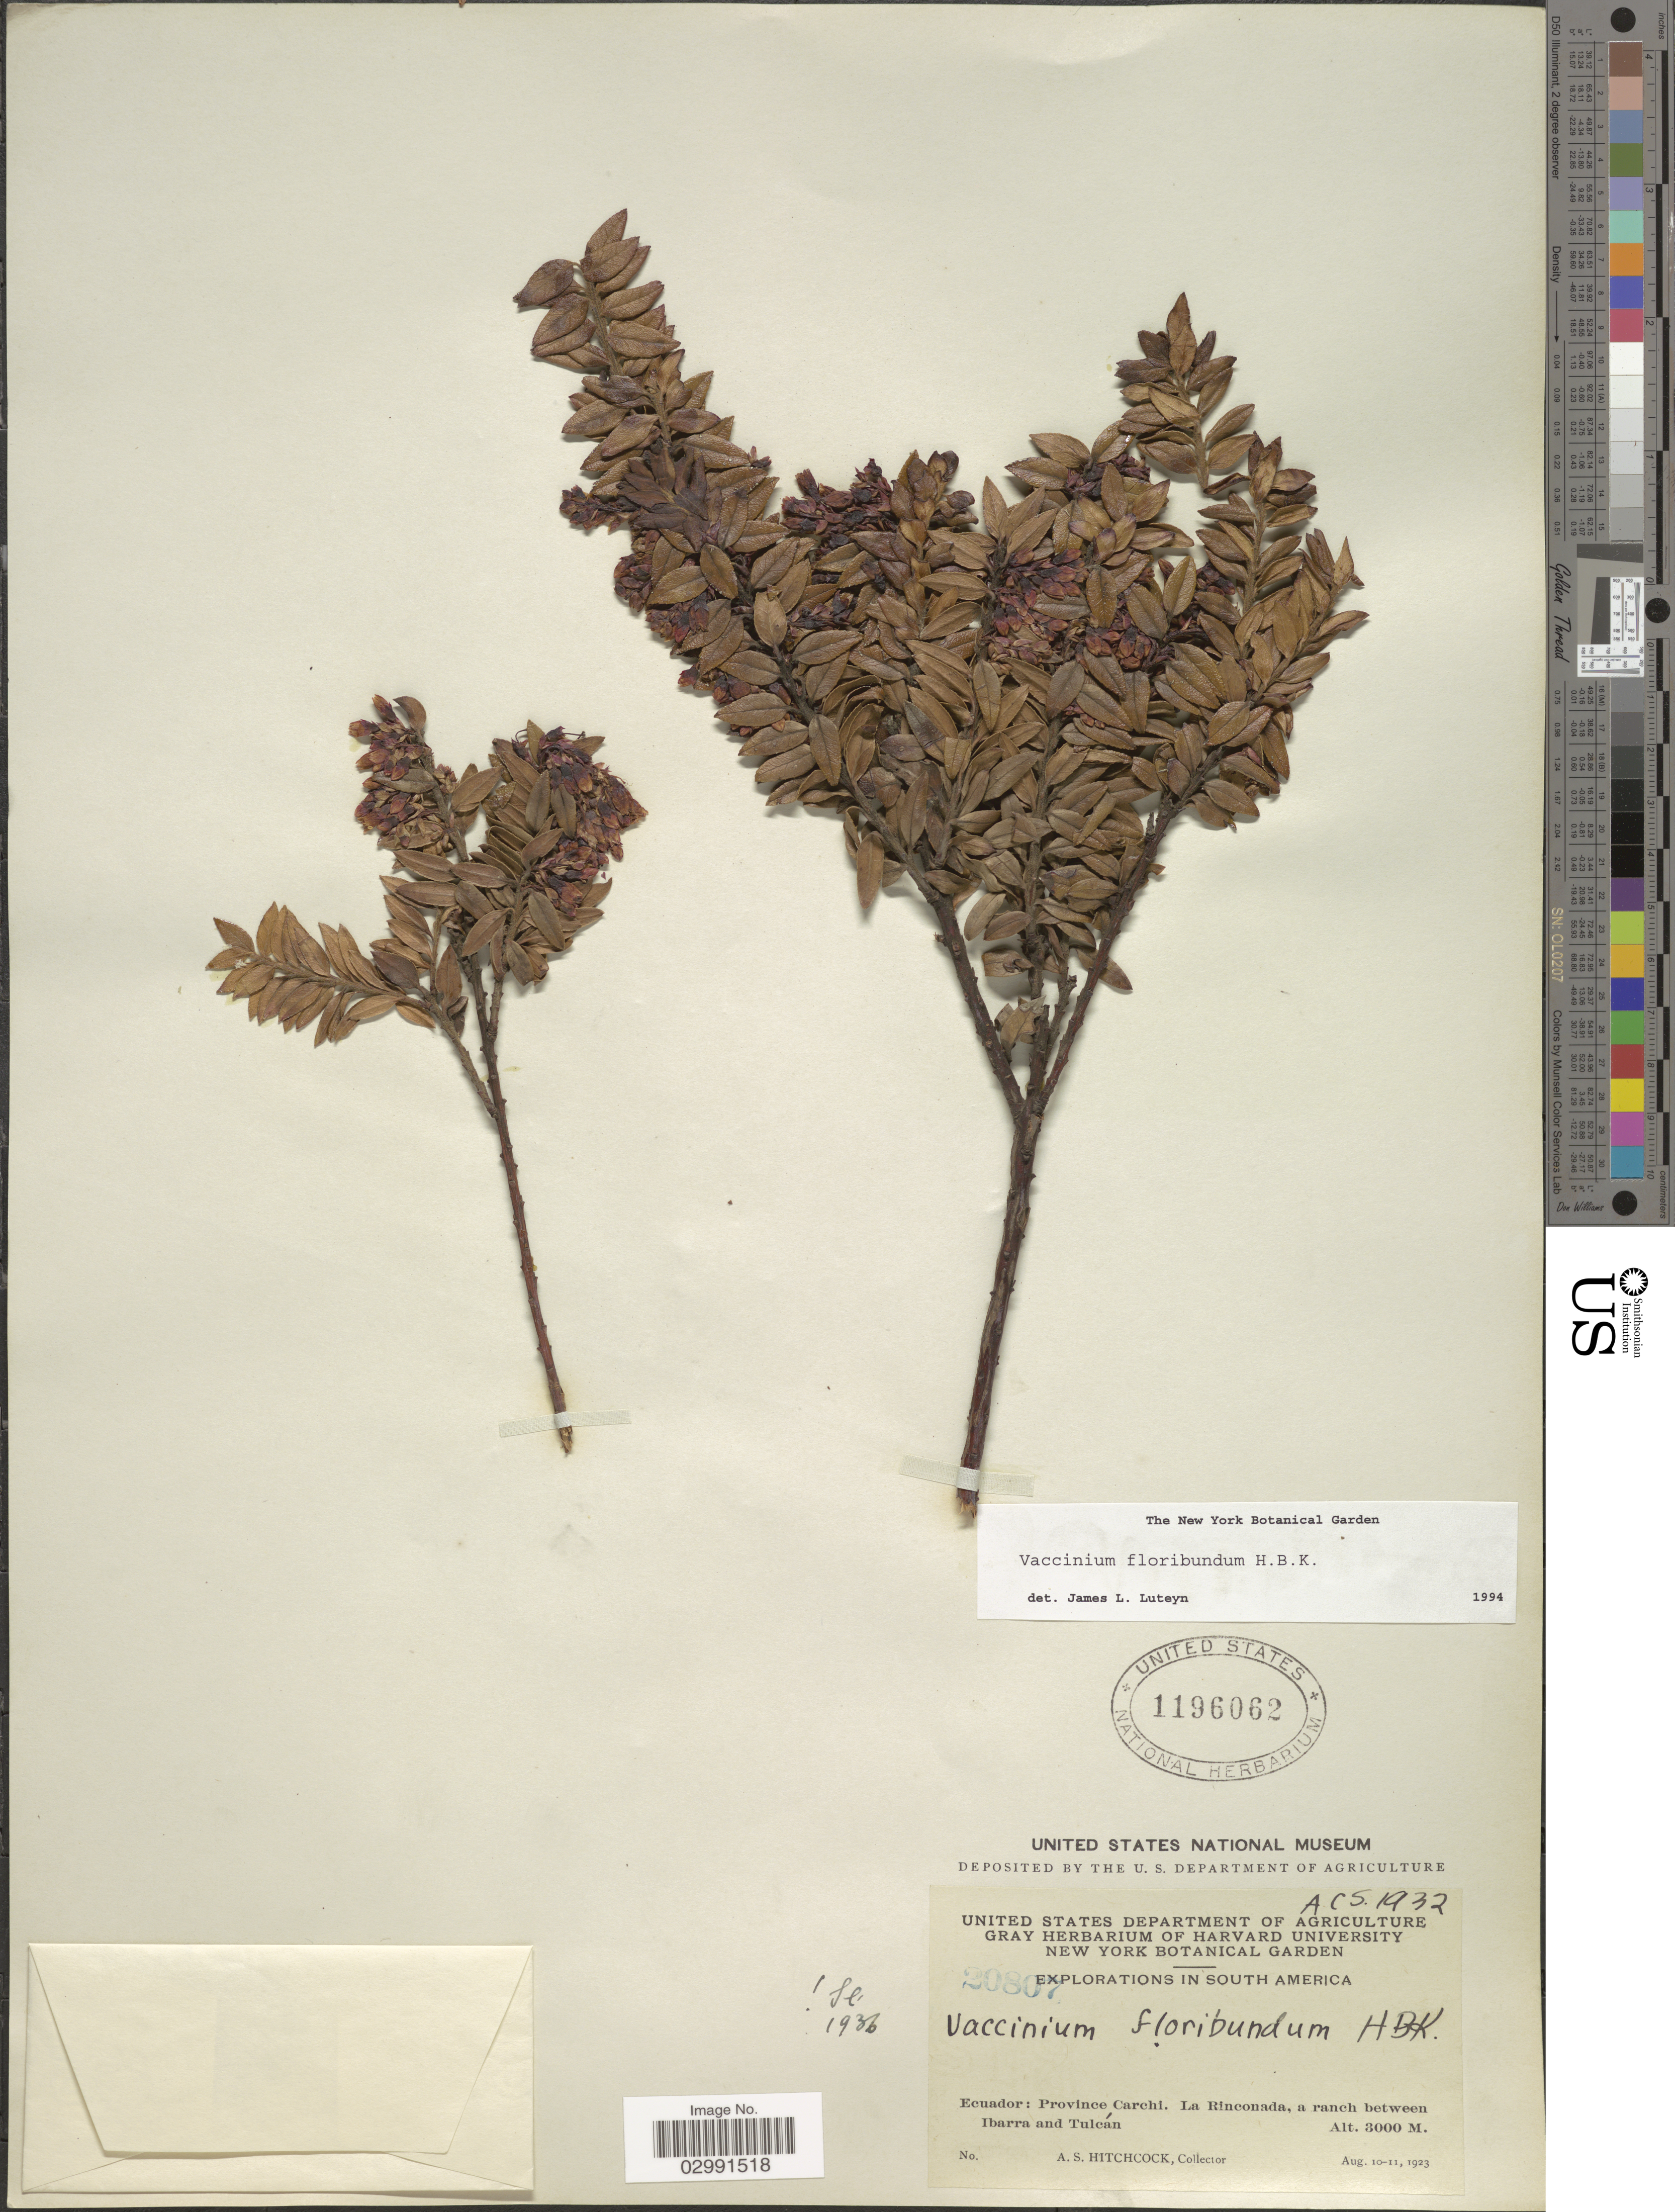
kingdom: Plantae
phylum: Tracheophyta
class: Magnoliopsida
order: Ericales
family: Ericaceae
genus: Vaccinium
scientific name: Vaccinium floribundum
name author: Kunth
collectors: A. S. Hitchcock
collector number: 20807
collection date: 1923-08-10/1923-08-11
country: Ecuador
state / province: Carchi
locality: La Rinconada, a ranch between Ibarra and Tulcán.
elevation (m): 3000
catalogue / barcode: US 1196062